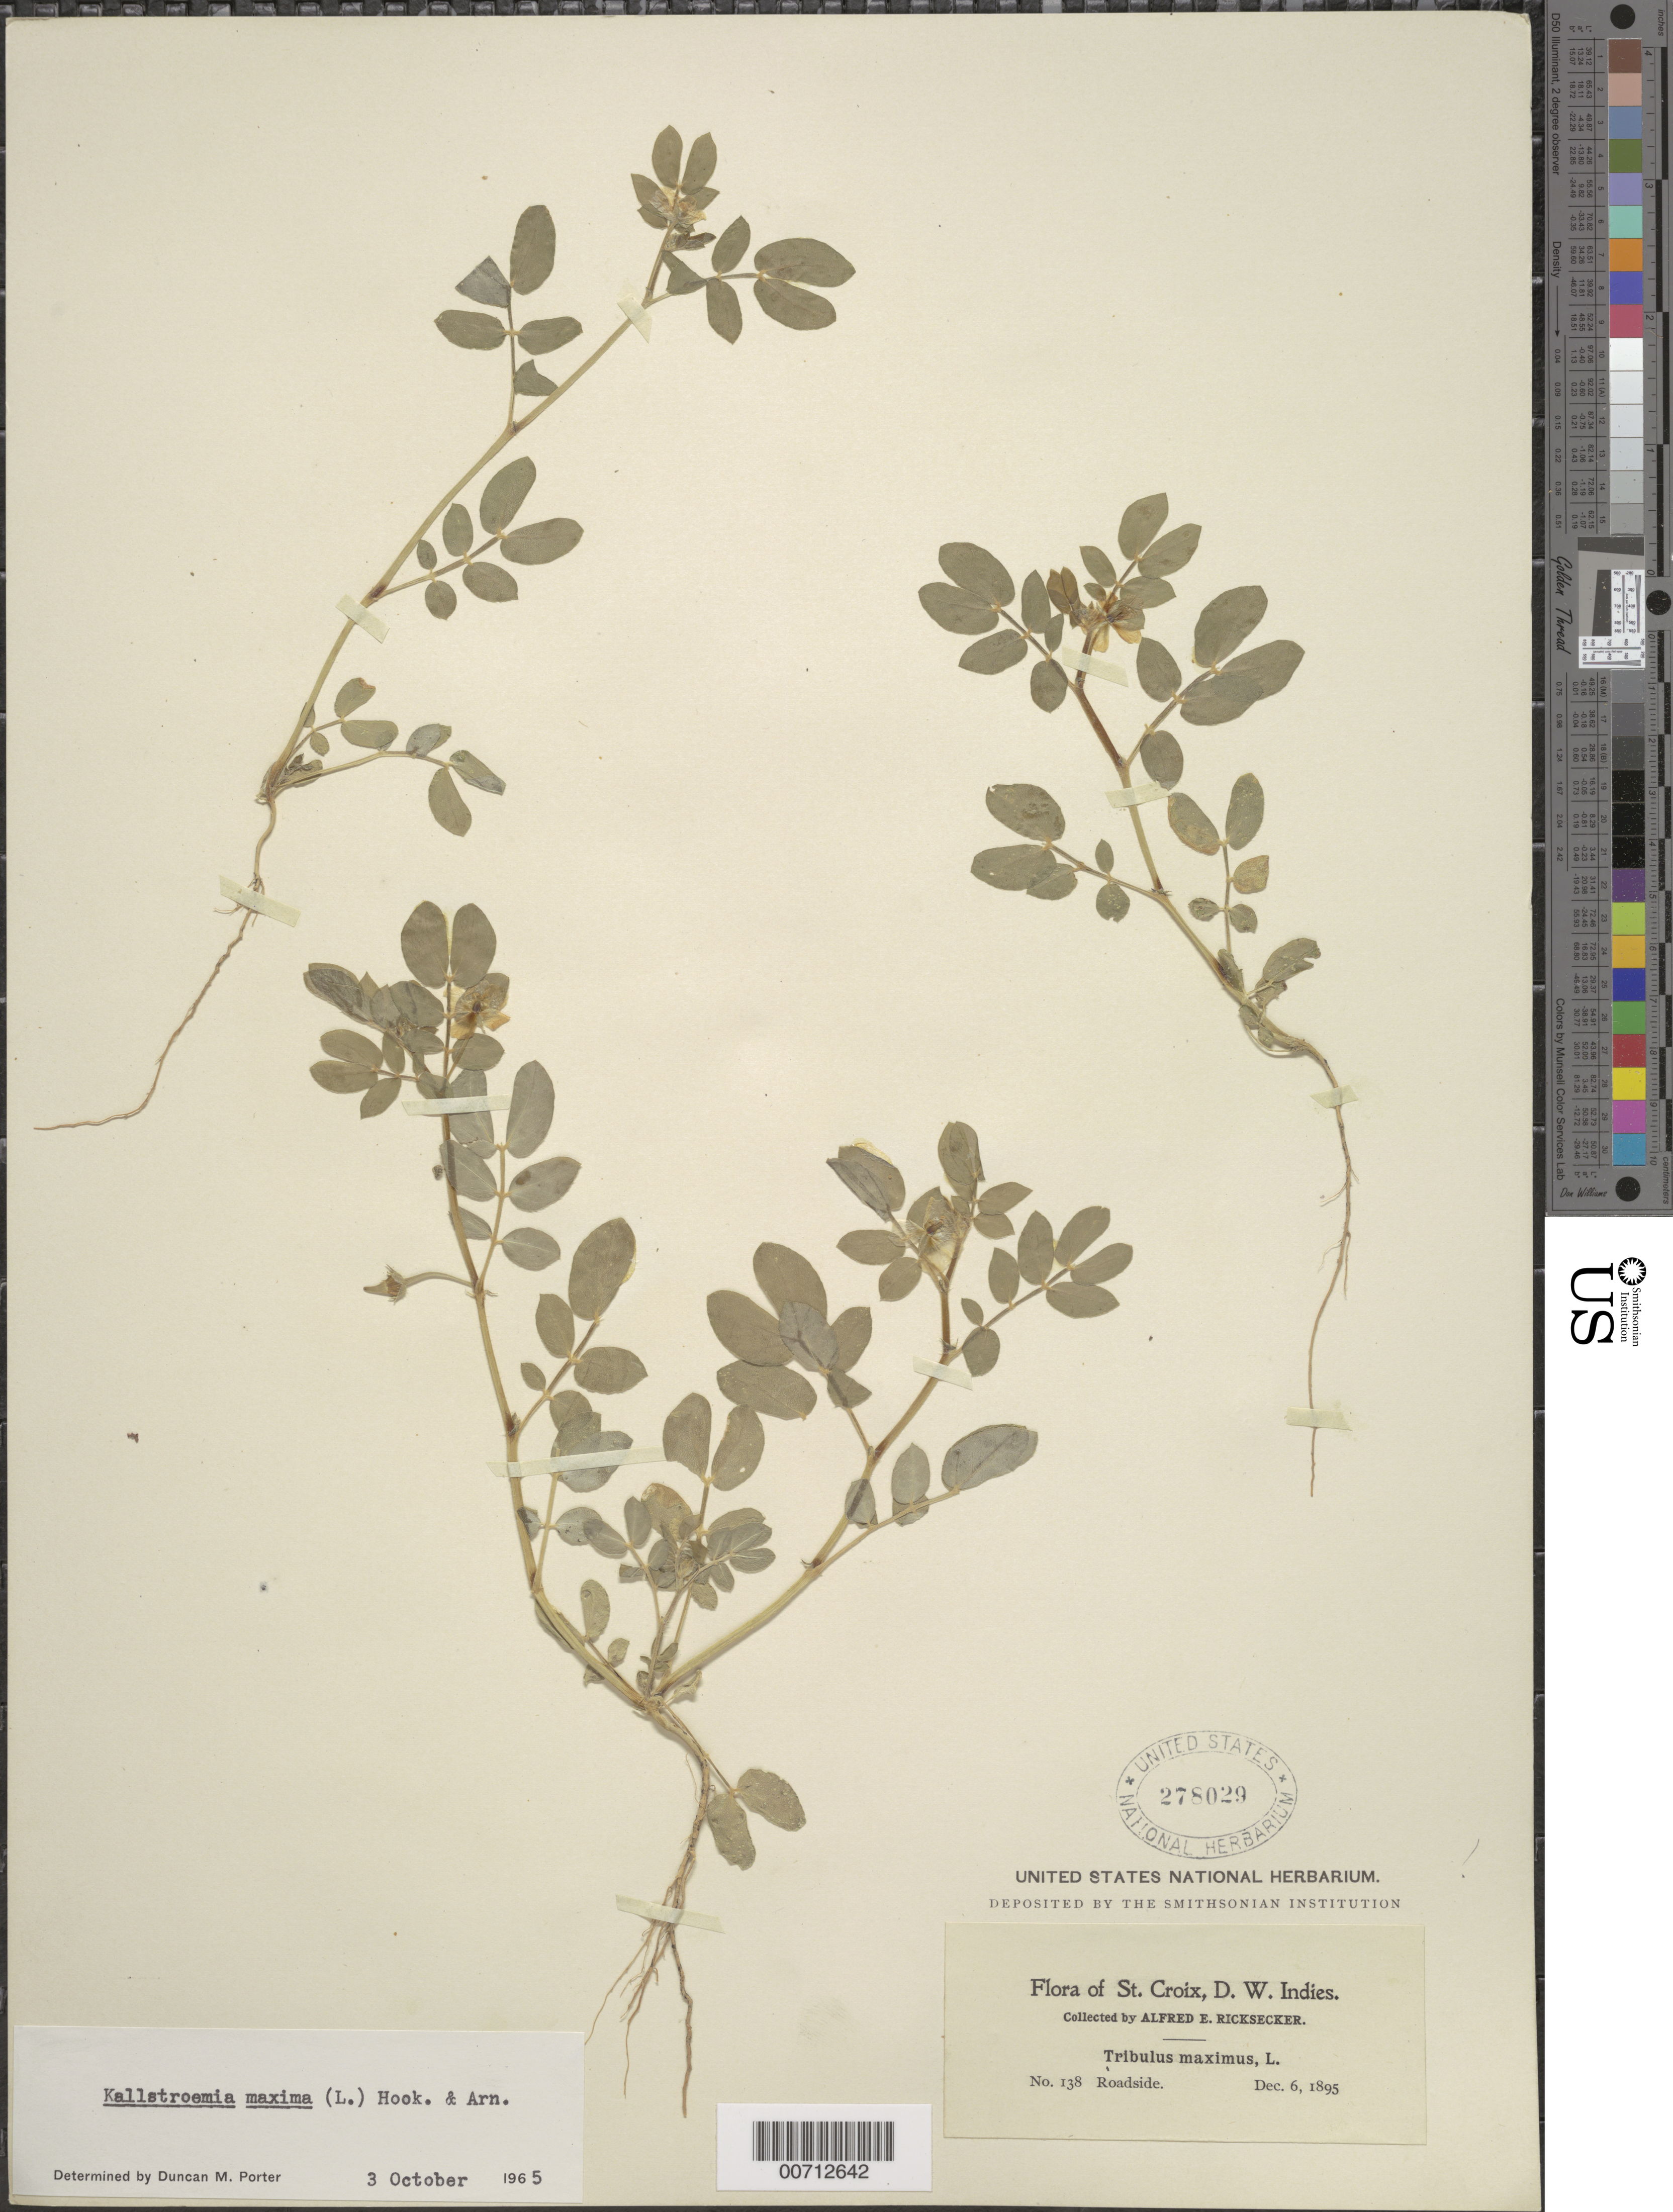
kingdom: Plantae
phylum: Tracheophyta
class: Magnoliopsida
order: Zygophyllales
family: Zygophyllaceae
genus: Kallstroemia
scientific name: Kallstroemia maxima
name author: (L.) Hook. & Arn.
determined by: Porter, D. M.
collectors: A. E. Ricksecker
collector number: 138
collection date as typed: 06 Dec 1895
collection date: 1895-12-06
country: U.S. Virgin Islands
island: St. Croix Island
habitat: Roadside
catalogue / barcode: US 278029